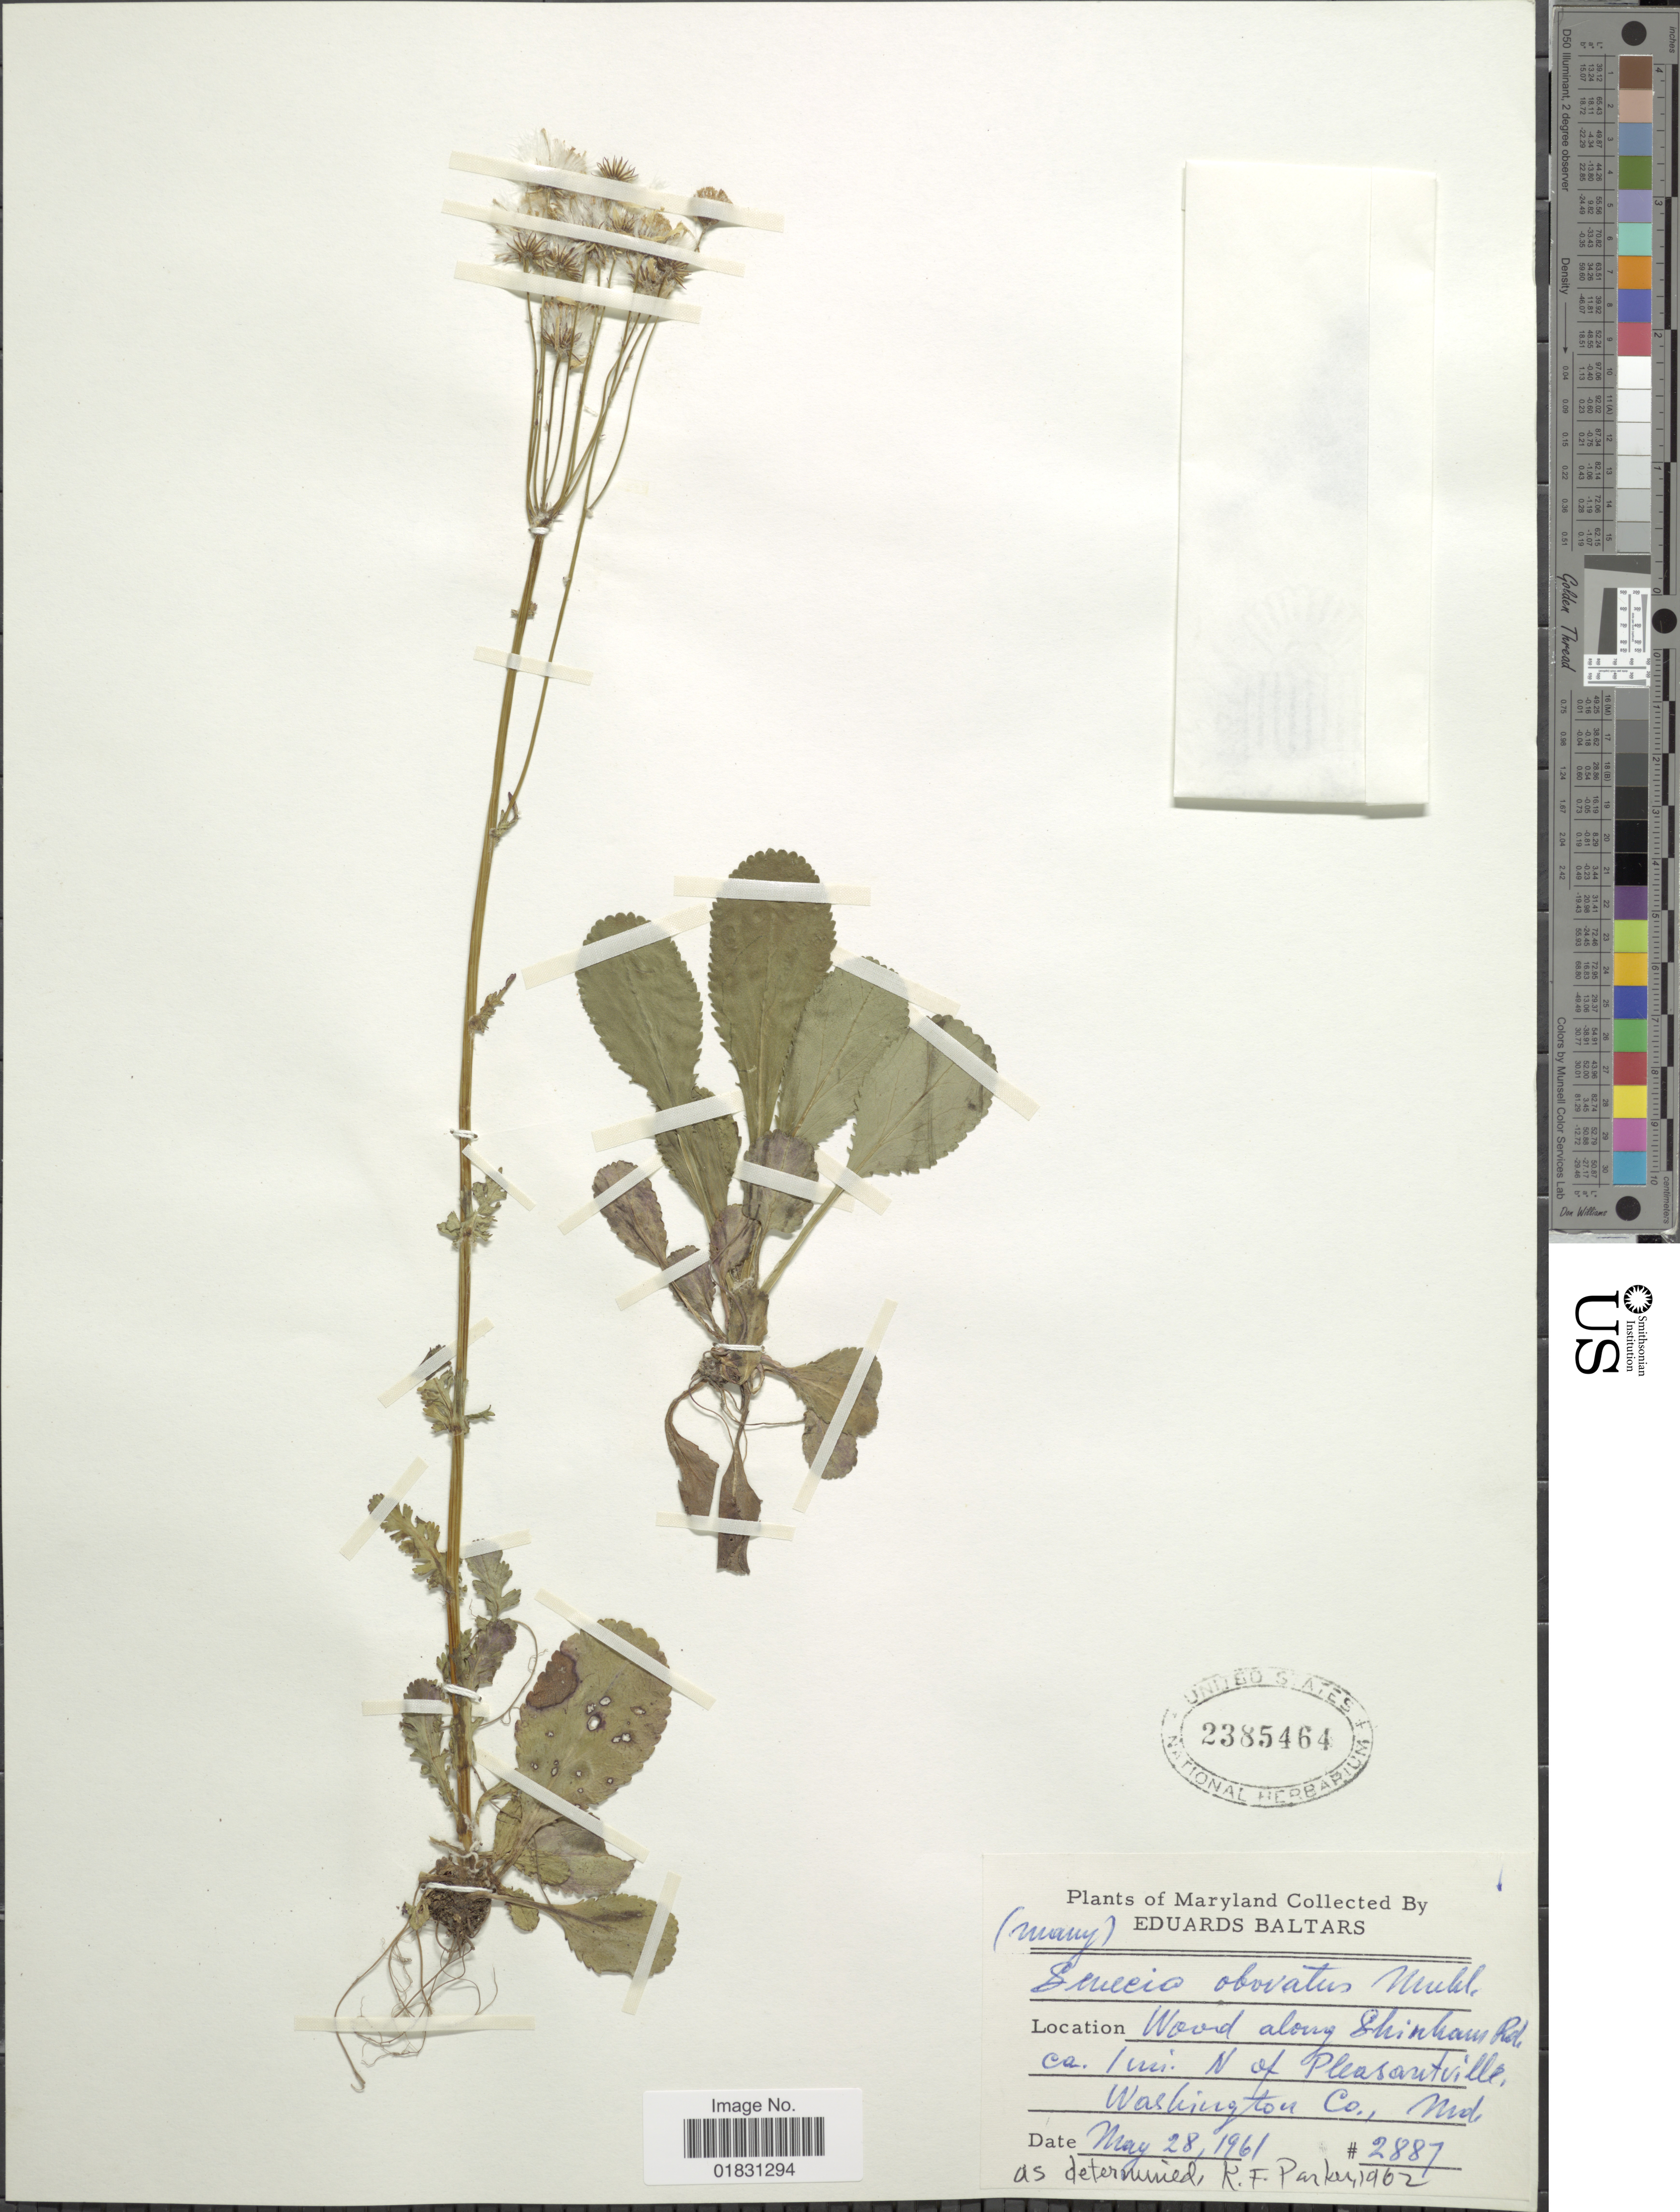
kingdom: Plantae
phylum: Tracheophyta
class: Magnoliopsida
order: Asterales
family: Asteraceae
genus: Packera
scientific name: Packera obovata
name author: (Muhl. ex Willd.) W.A. Weber & Á. Löve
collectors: E. Baltars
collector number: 2887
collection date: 1961-05-28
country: United States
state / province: Maryland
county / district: Washington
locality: Wood along Shinham Rd. ca 1 mi N of Pleasantville, Washington Co, Md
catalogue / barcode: US 2385464